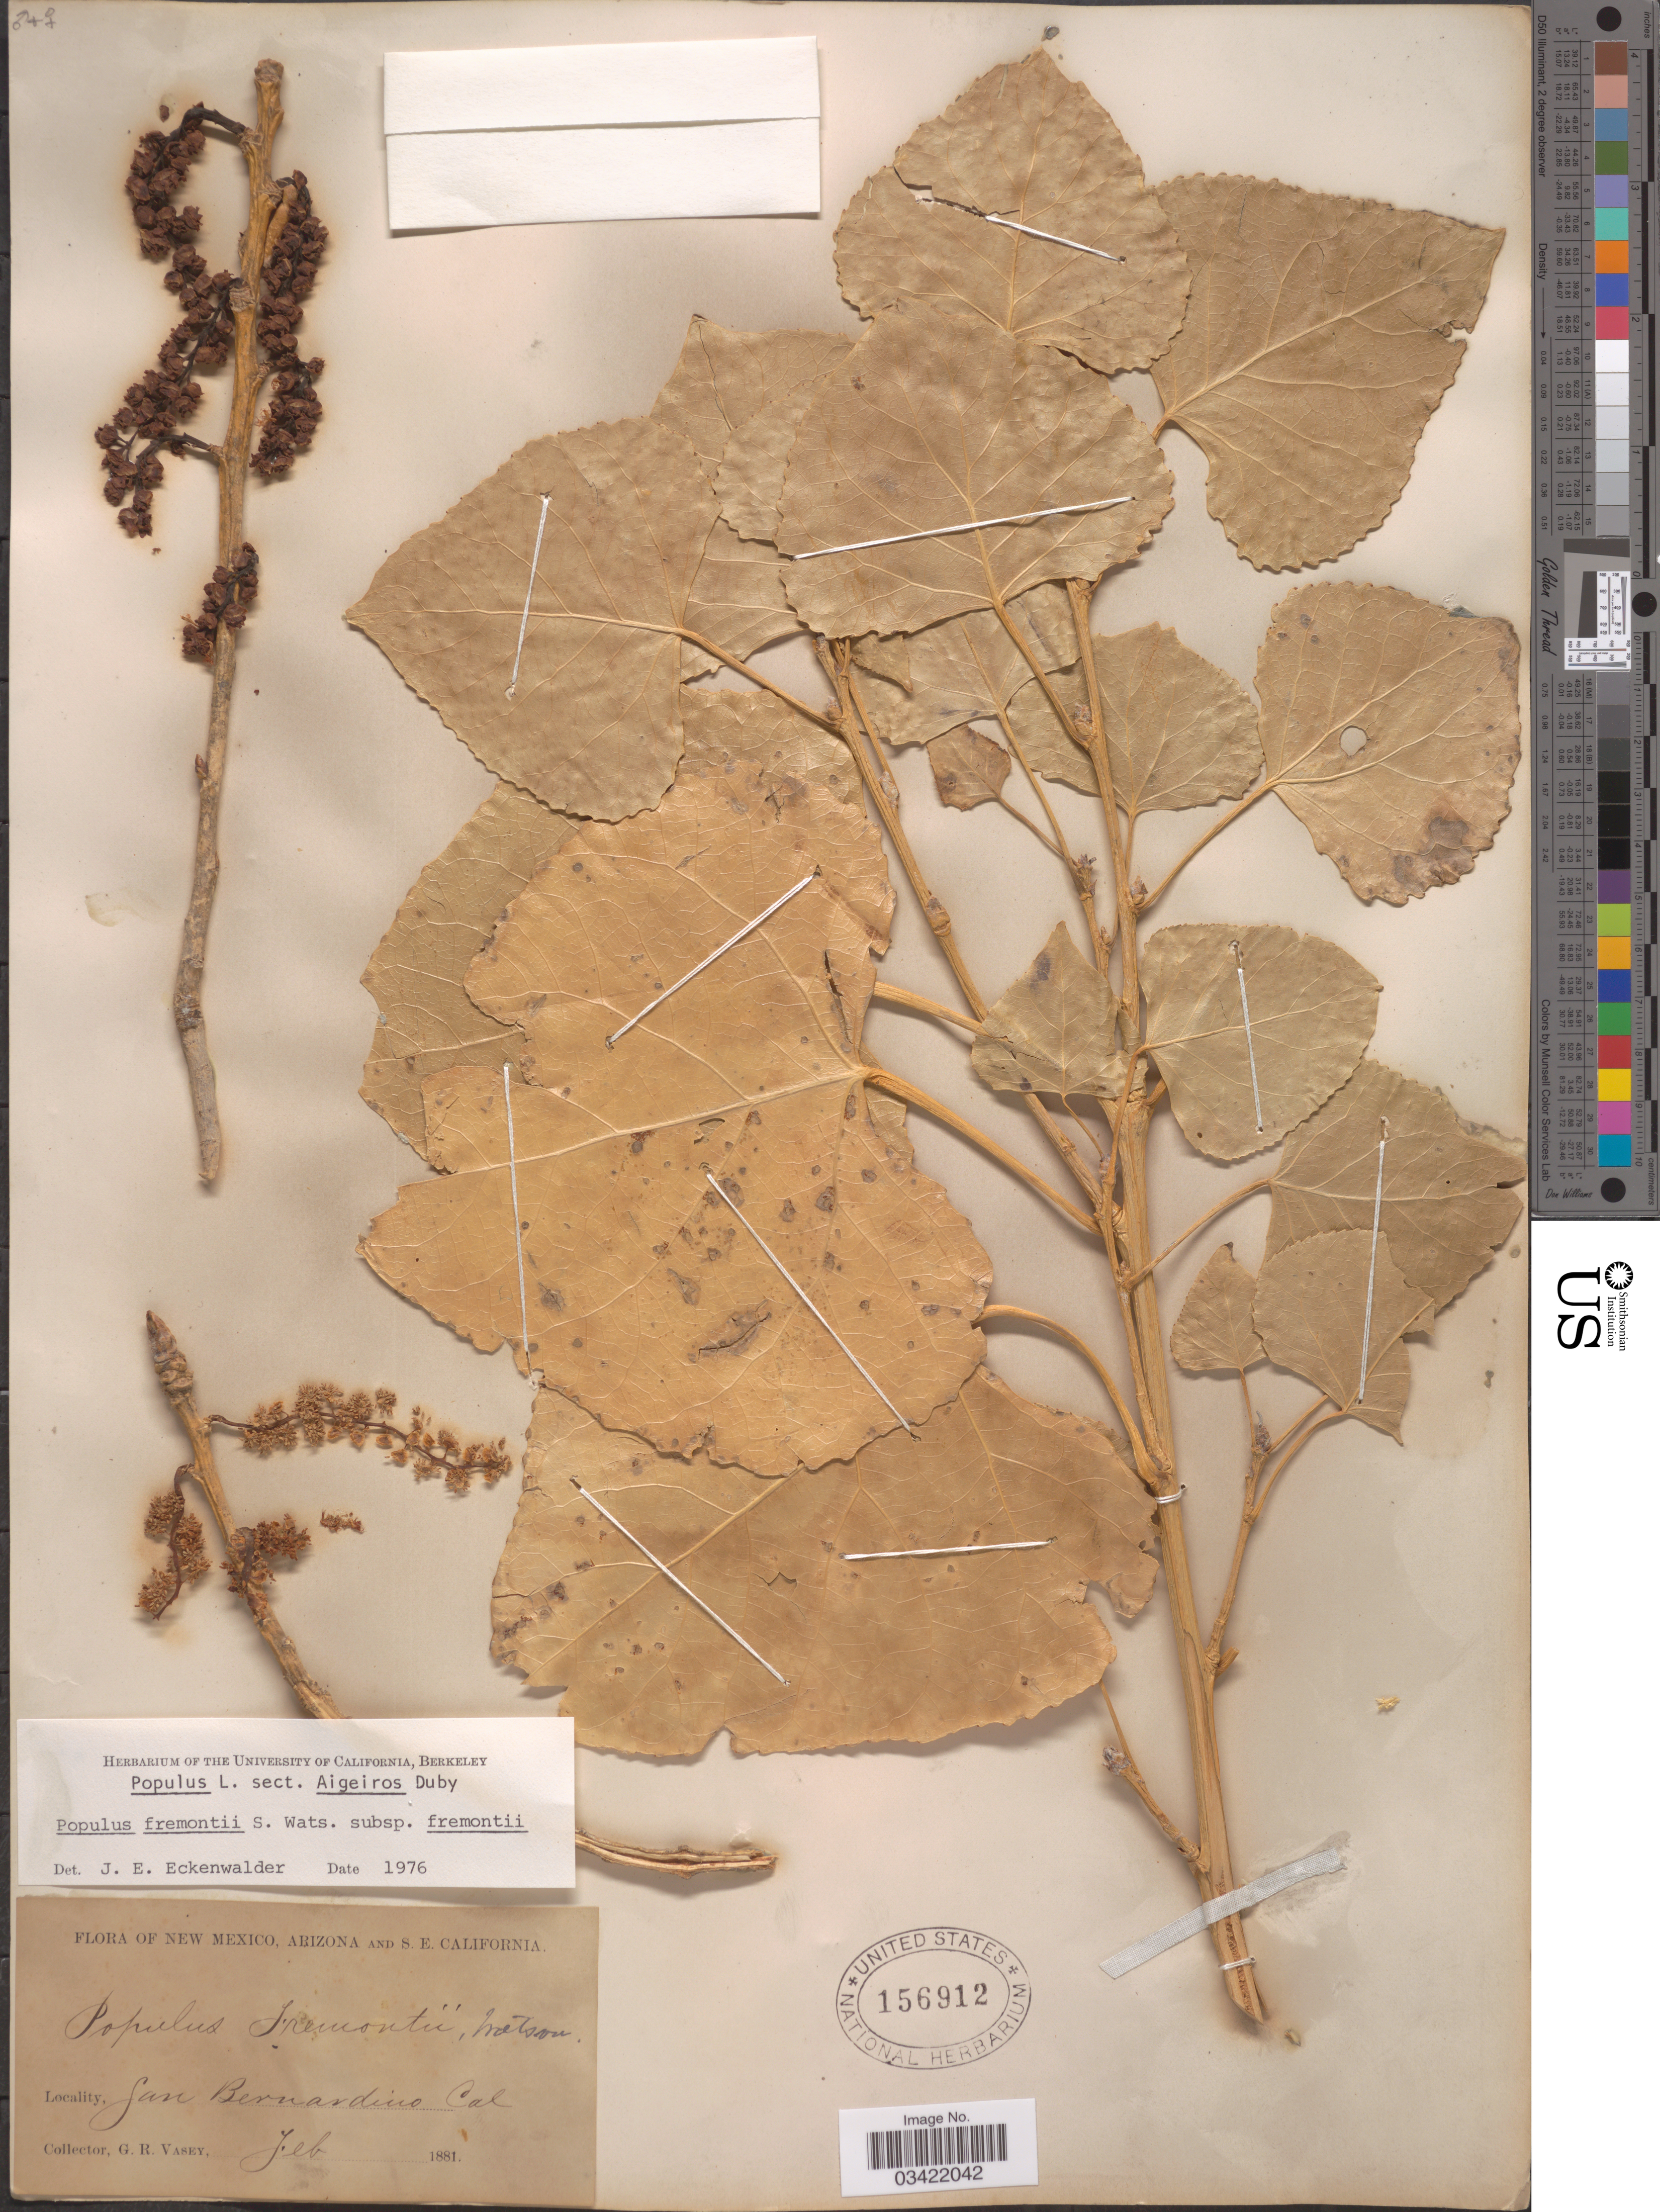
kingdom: Plantae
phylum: Tracheophyta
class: Magnoliopsida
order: Malpighiales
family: Salicaceae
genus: Populus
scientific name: Populus fremontii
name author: S. Watson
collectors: G. R. Vasey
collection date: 1881-02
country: United States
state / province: California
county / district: San Bernardino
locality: S. E. California. San Bernardino.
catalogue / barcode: US 156912